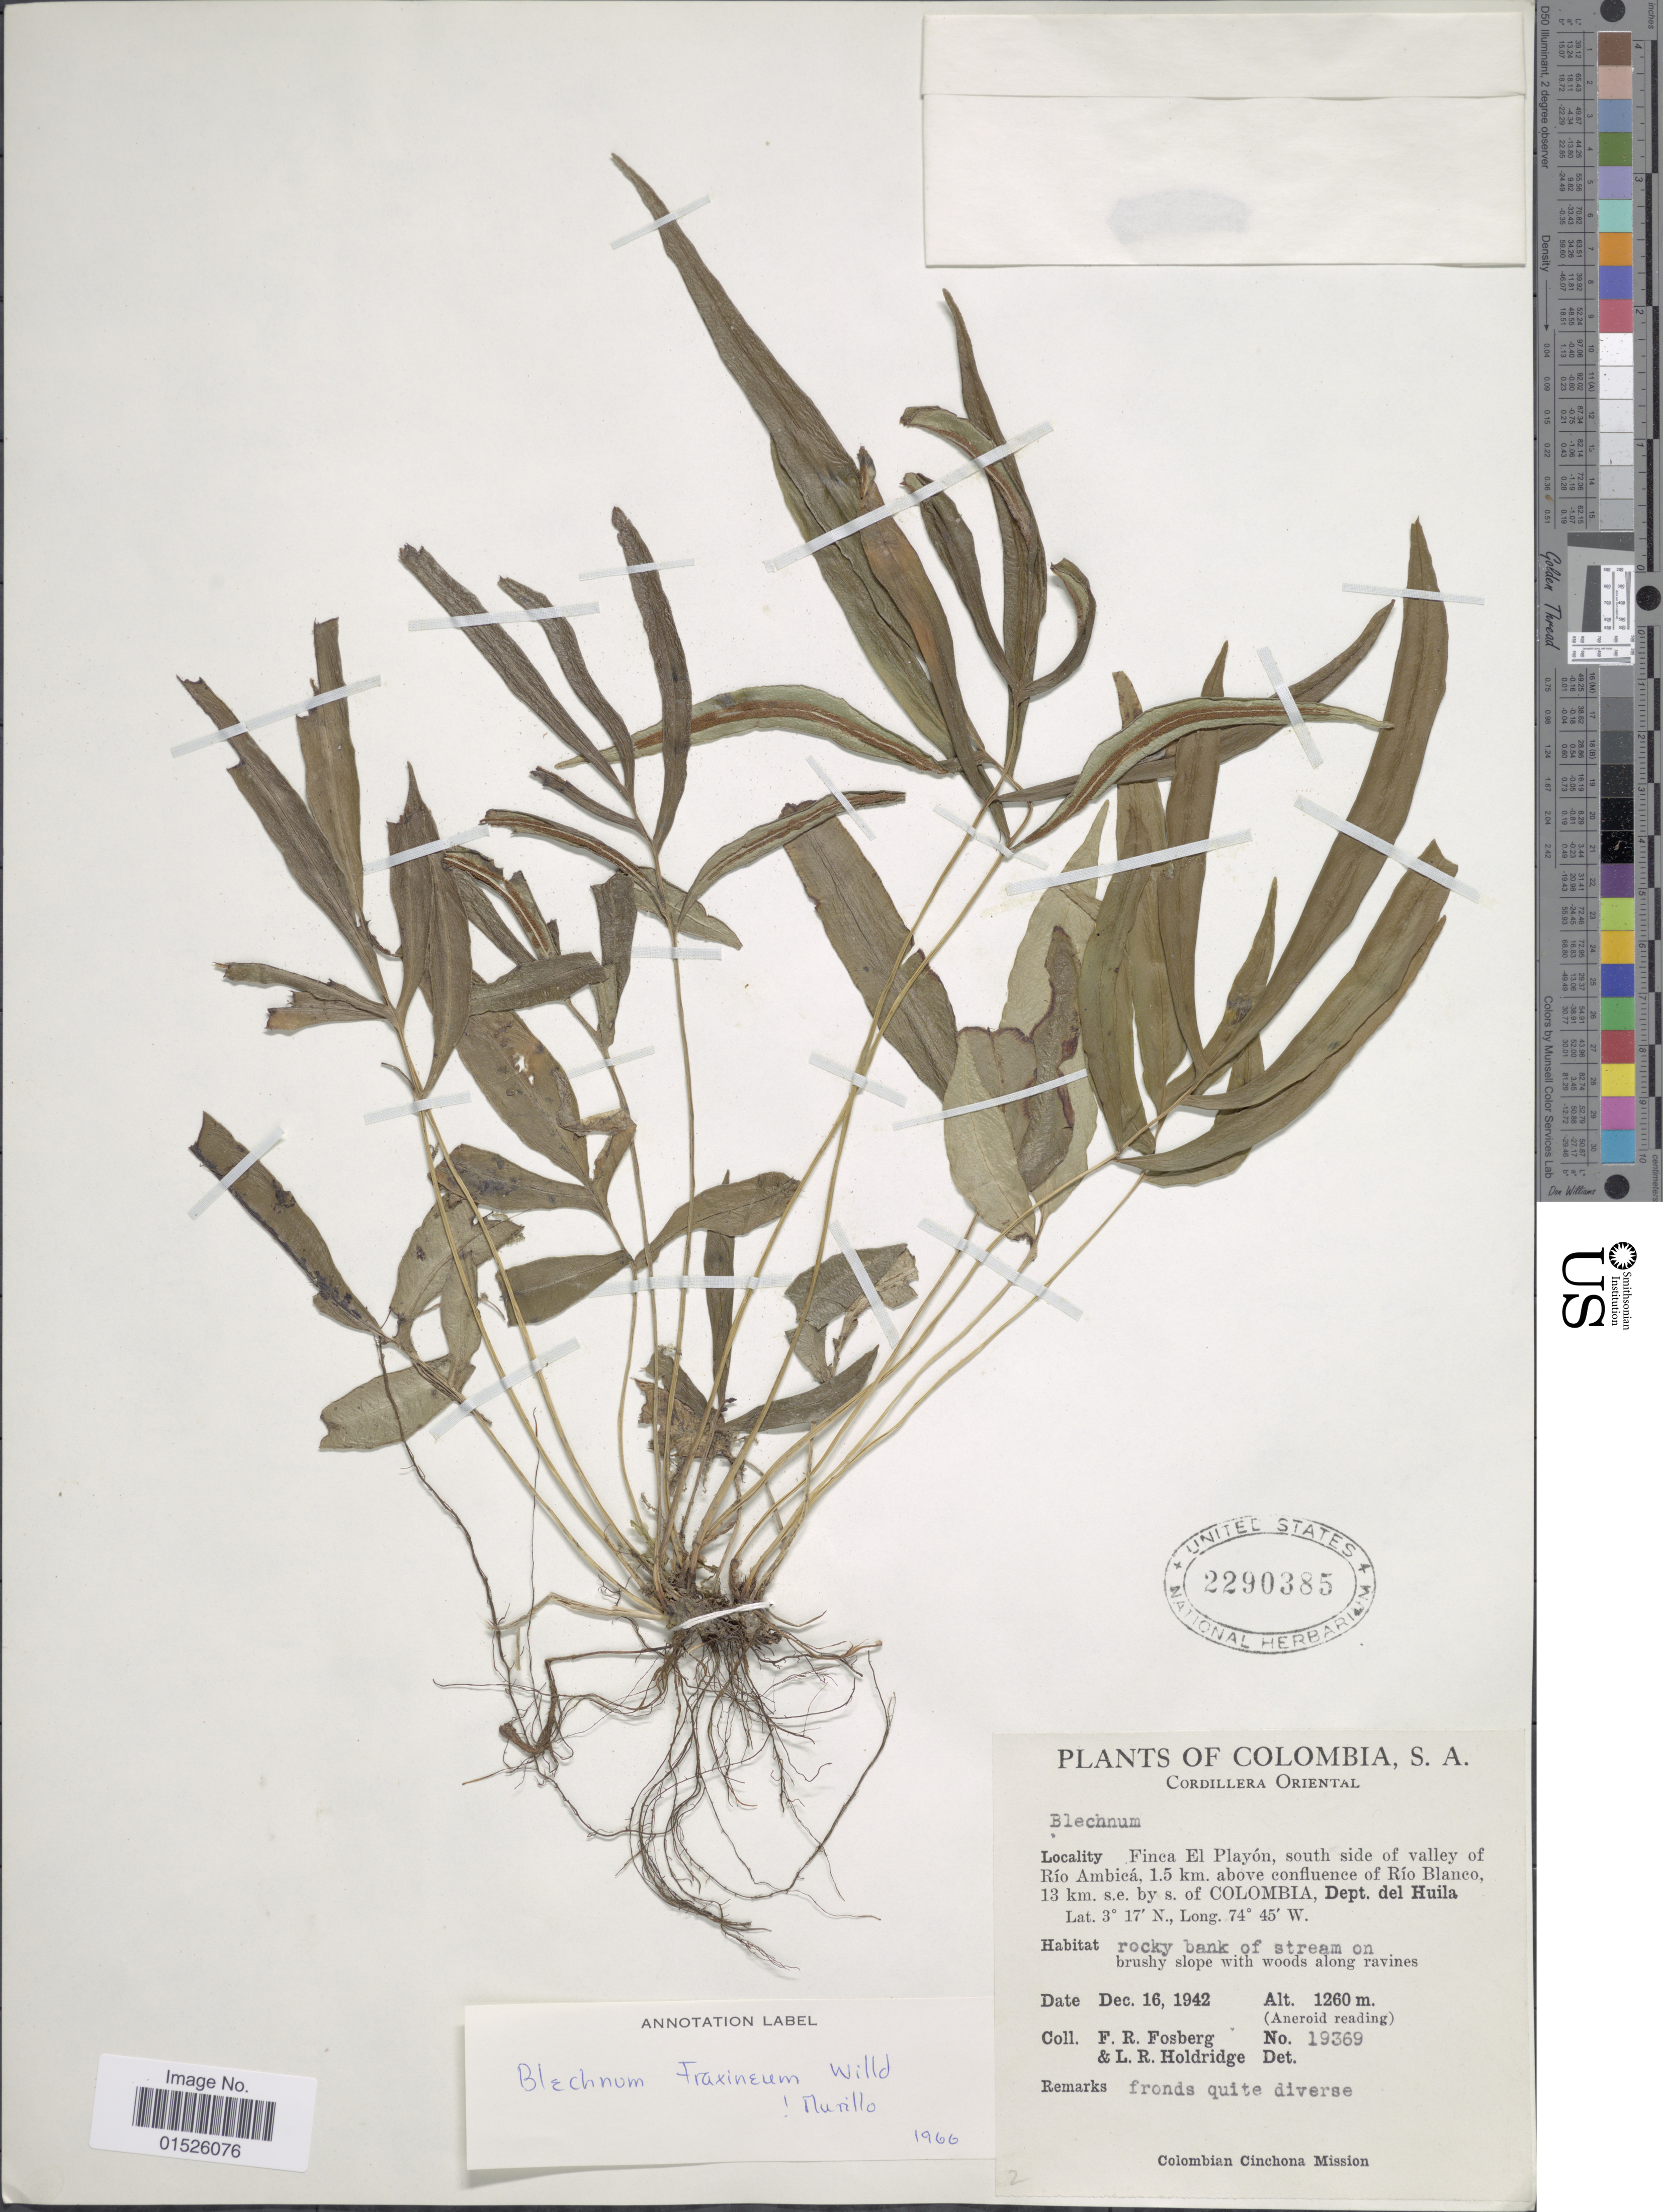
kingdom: Plantae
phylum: Tracheophyta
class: Polypodiopsida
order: Polypodiales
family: Blechnaceae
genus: Blechnum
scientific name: Blechnum gracile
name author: Kaulf.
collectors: F. R. Fosberg & L. Holdridge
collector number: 19369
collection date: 1942-12-16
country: Colombia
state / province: Huila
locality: Colombia, S. A., Cordillera Oriental, Finca el Playon, south side of valley of Rio Ambica, 1.5 km. above confluence of Rio Blanco,13 km. s.e. by s. of Colombia, Dept. del Huila.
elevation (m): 1260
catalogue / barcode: US 2290385